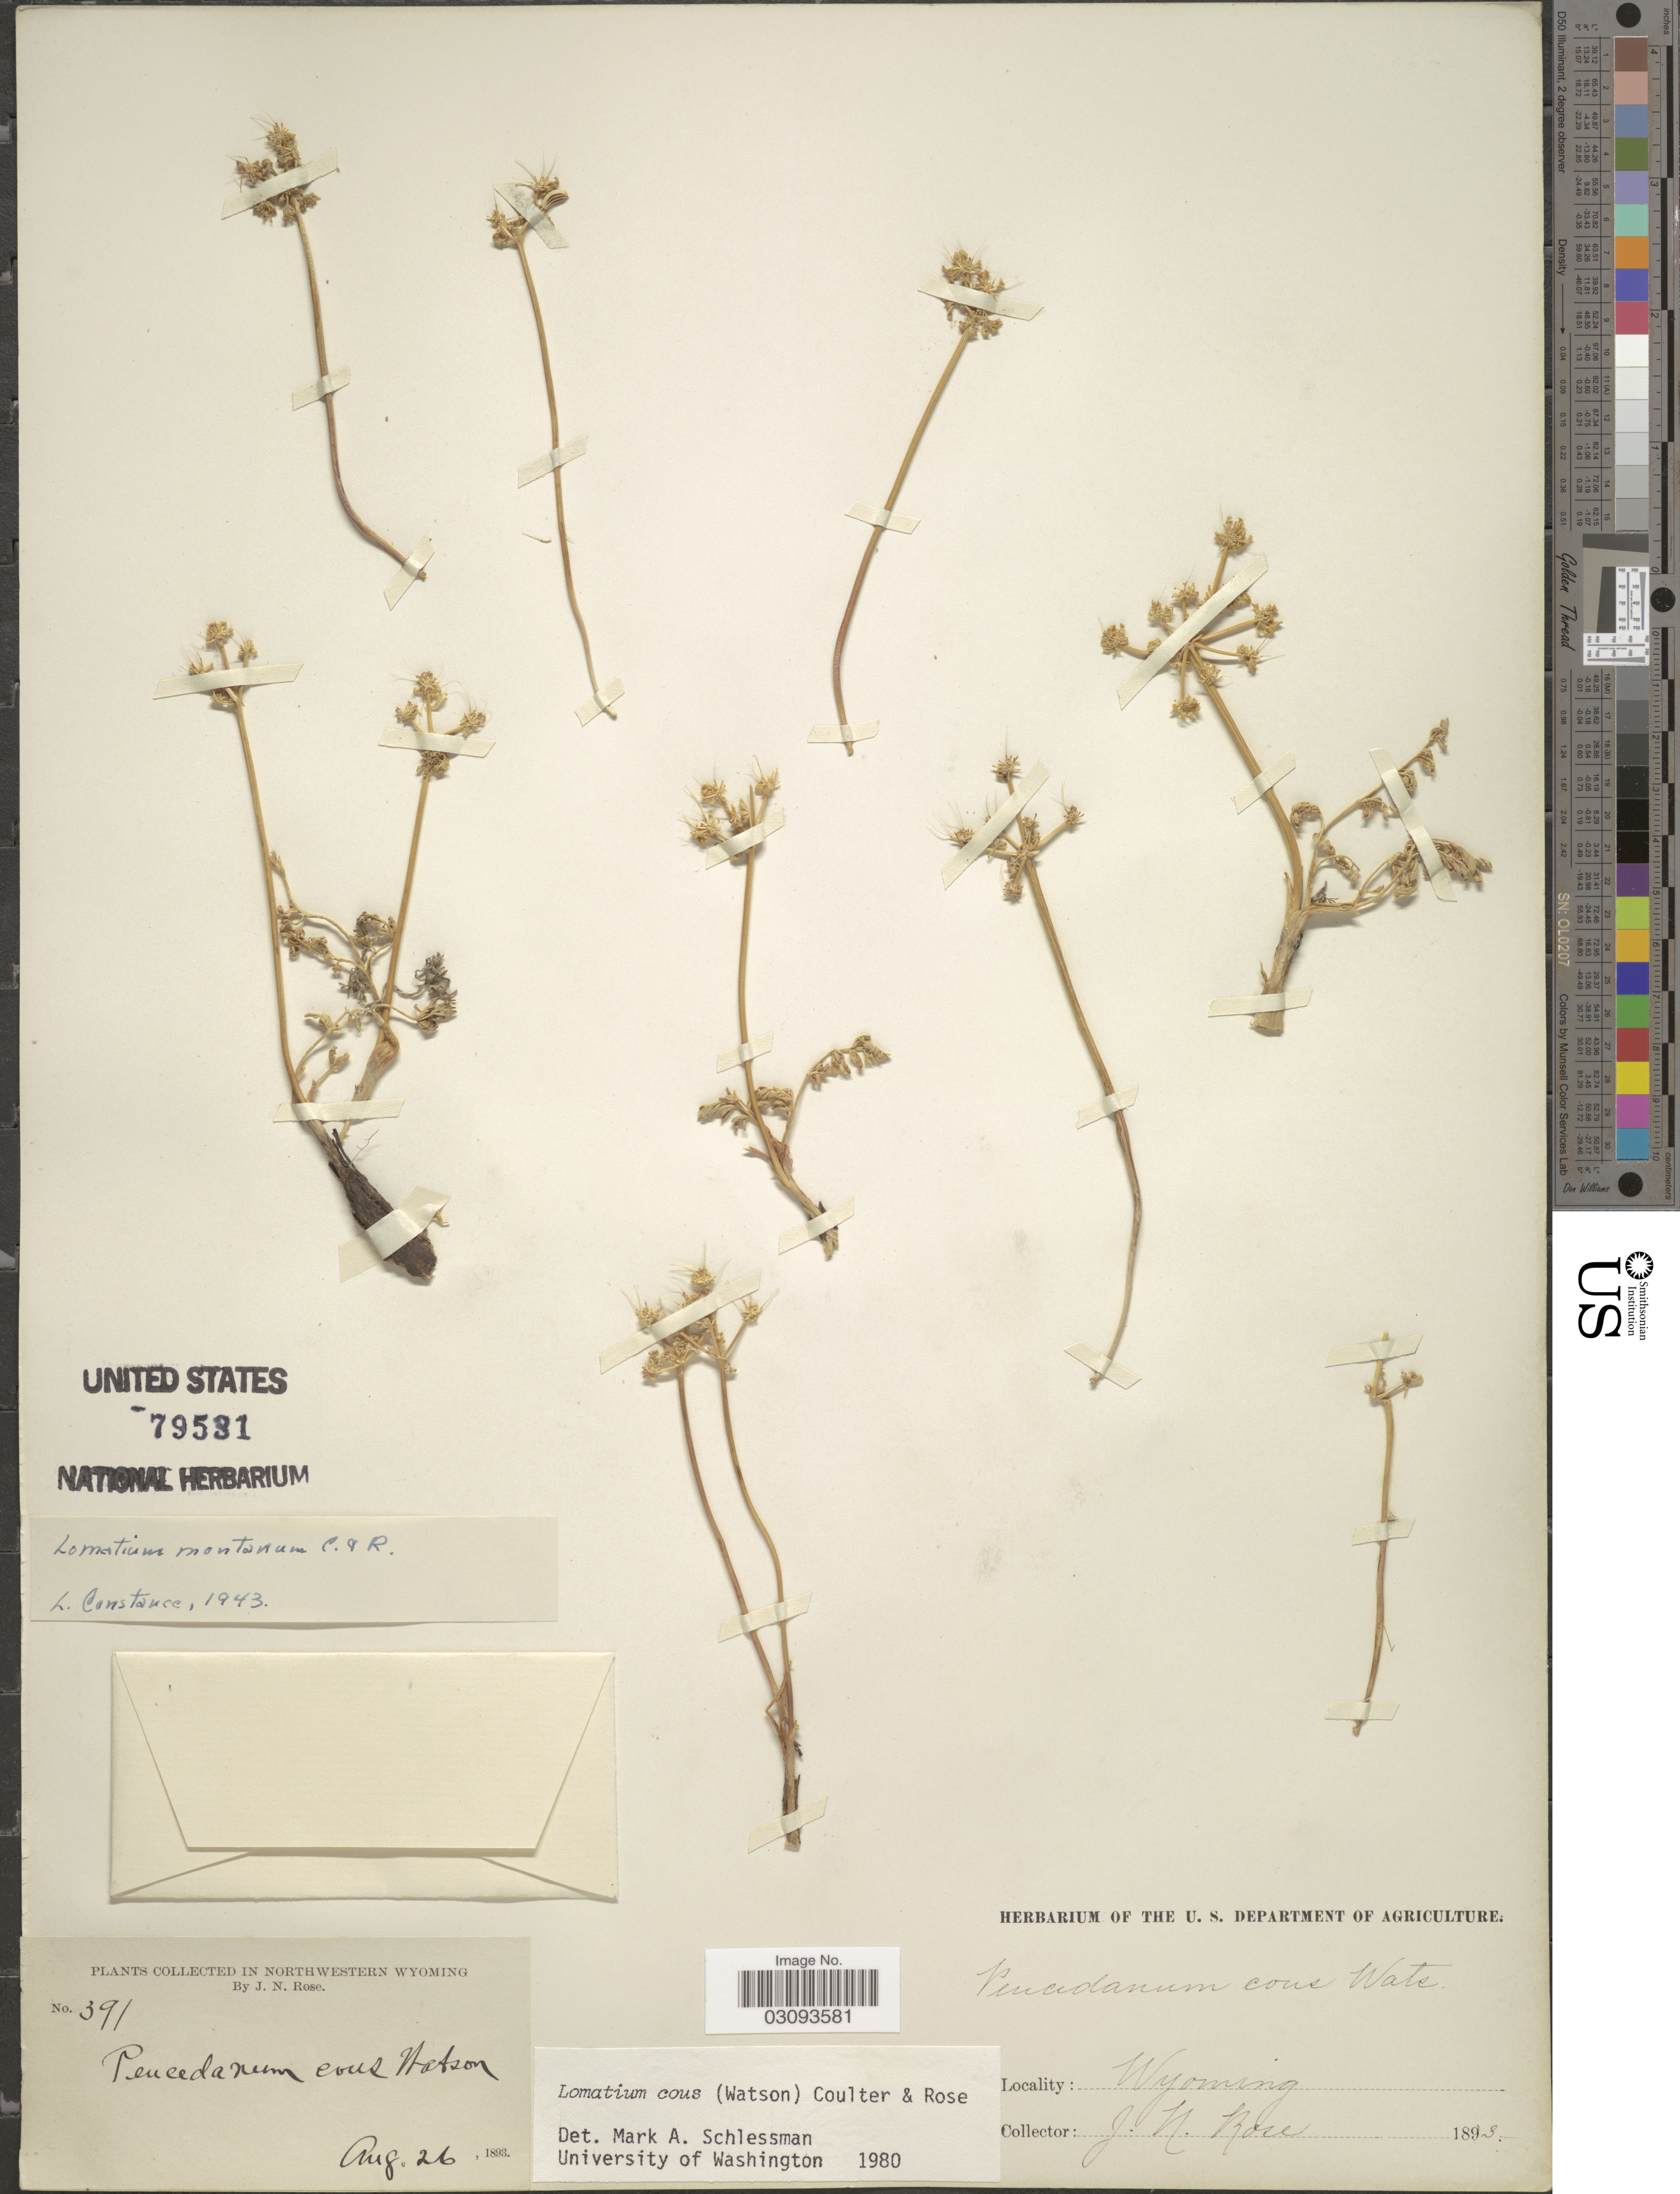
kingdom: Plantae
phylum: Tracheophyta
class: Magnoliopsida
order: Apiales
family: Apiaceae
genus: Lomatium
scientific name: Lomatium cous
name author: (S. Watson) J.M. Coult. & Rose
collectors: J. N. Rose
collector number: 391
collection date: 1893-08-26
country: United States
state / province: Wyoming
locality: Northwestern Wyoming.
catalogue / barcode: US 79531